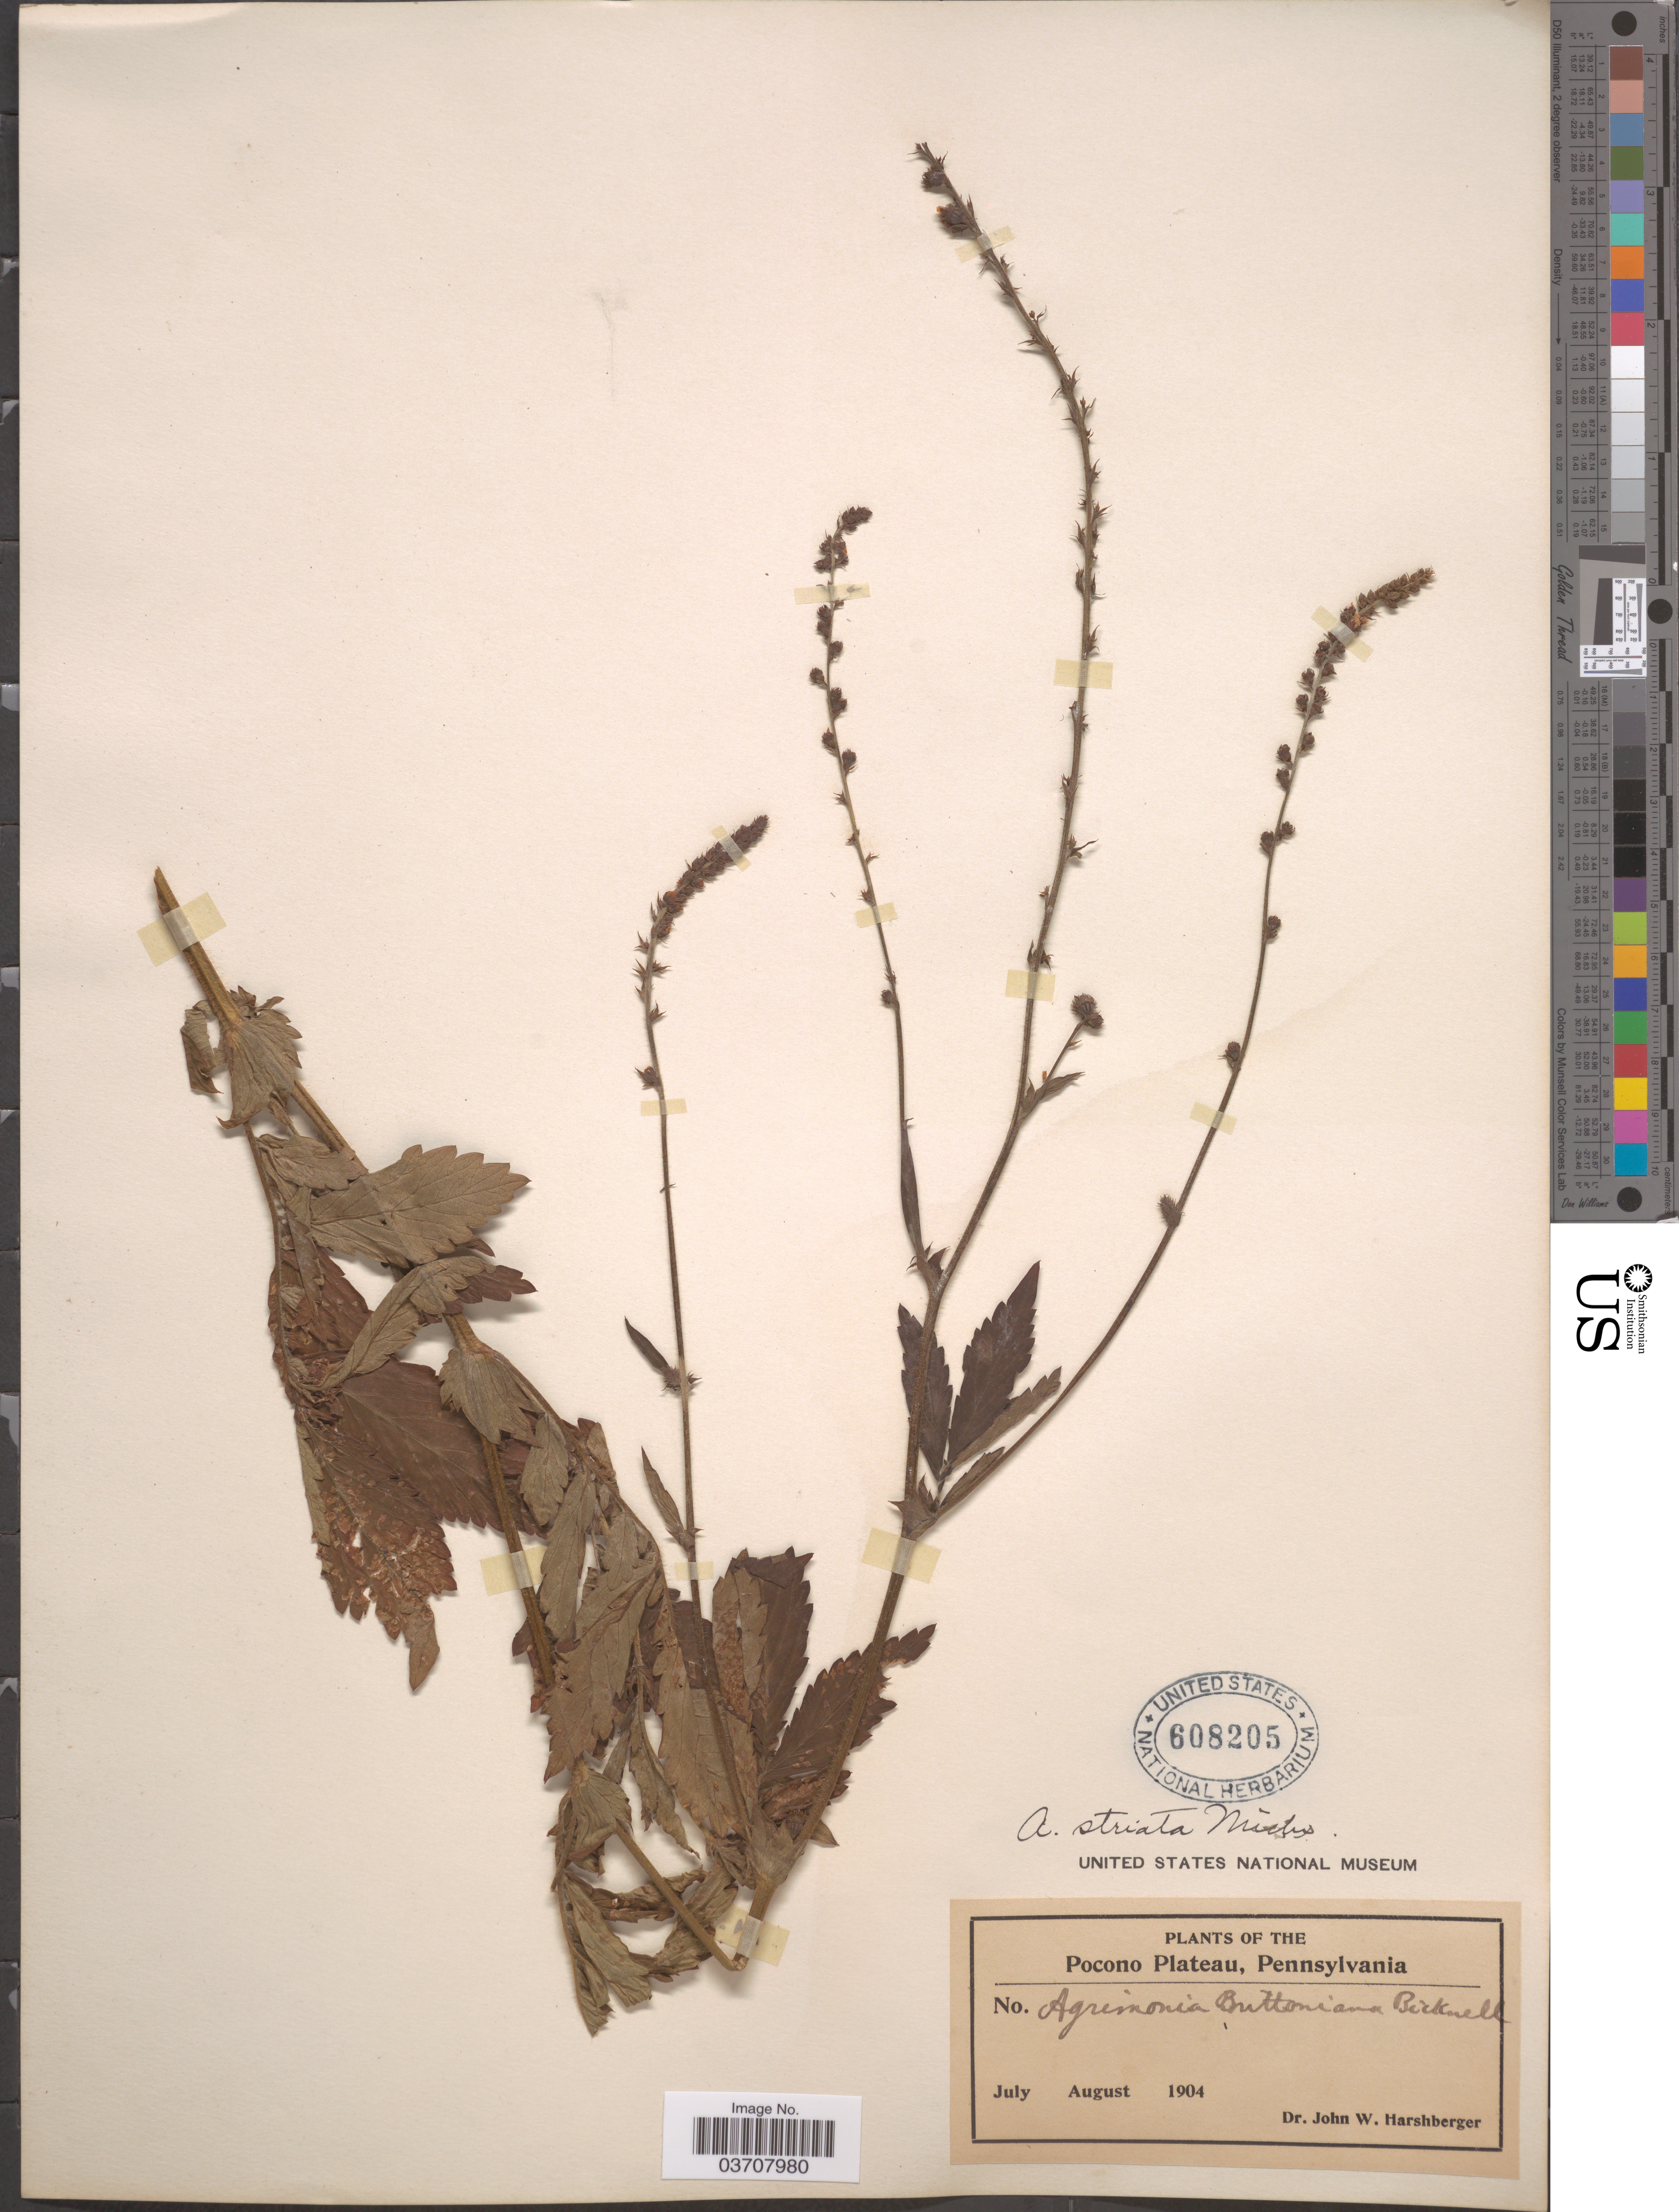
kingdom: Plantae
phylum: Tracheophyta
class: Magnoliopsida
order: Rosales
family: Rosaceae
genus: Agrimonia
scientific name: Agrimonia striata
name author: Michx.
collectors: J. W. Harshberger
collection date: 1904-07/1904-08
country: United States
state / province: Pennsylvania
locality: Pocono Plateau.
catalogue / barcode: US 608205